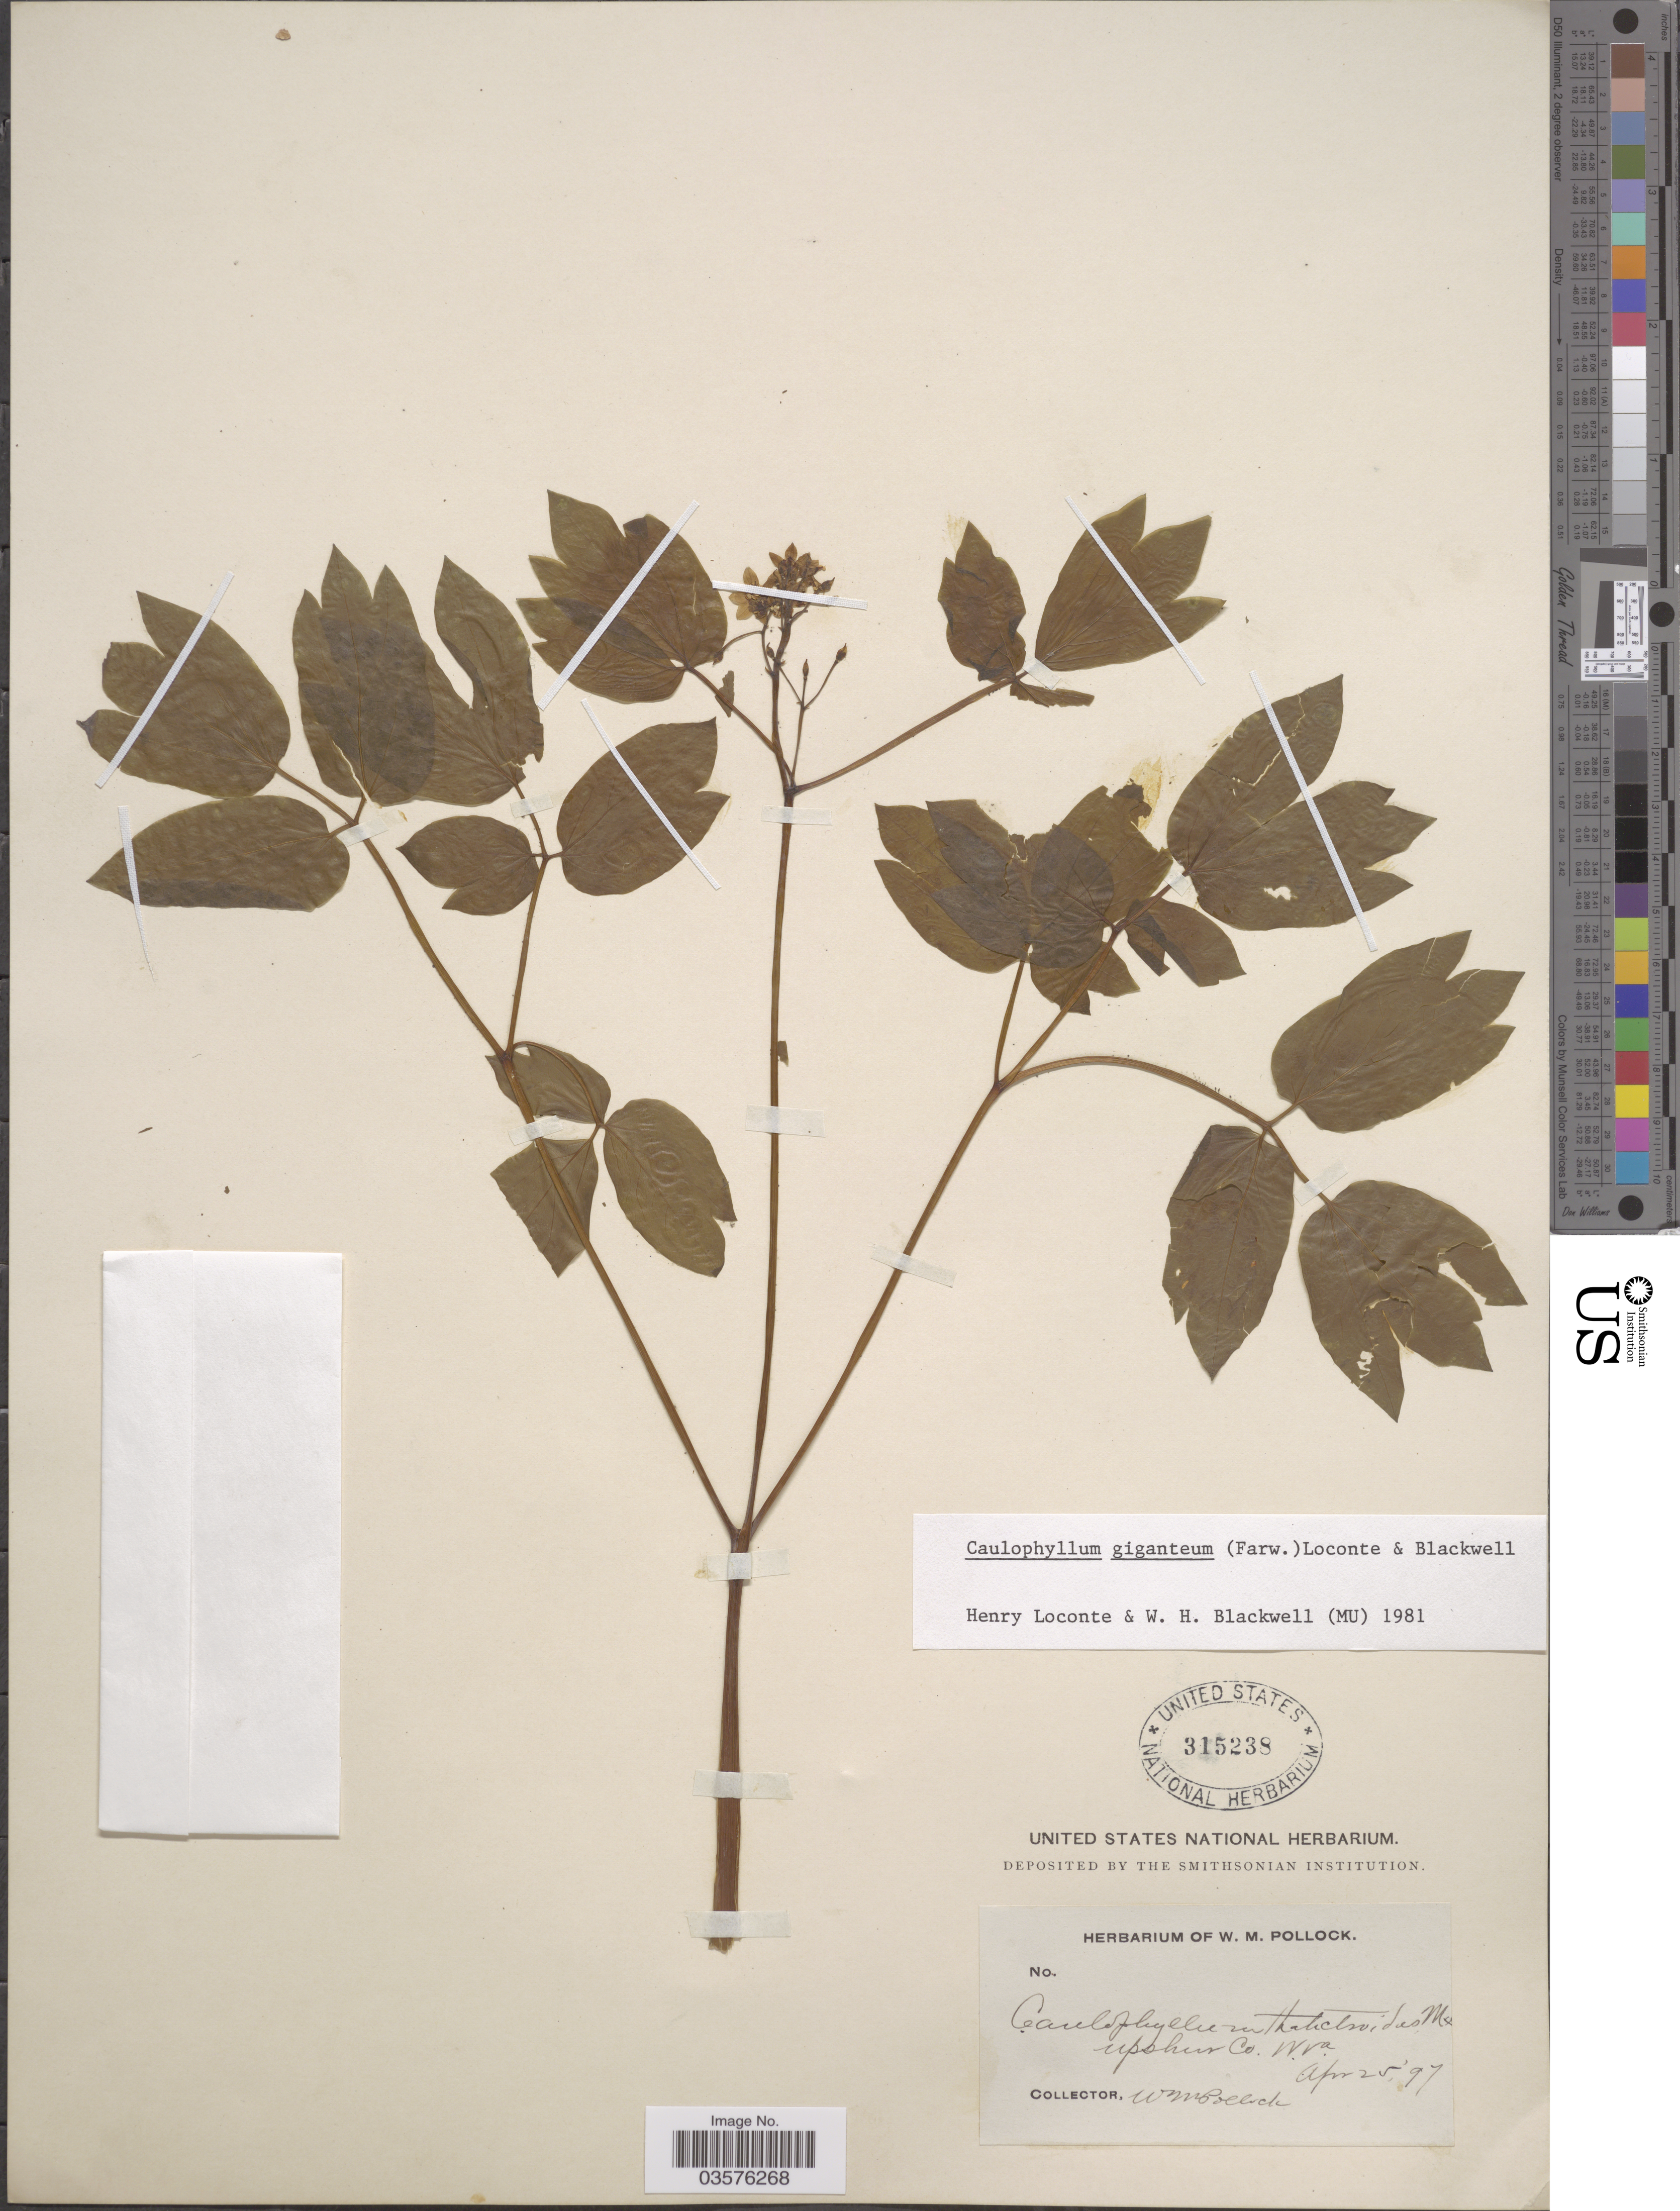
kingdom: Plantae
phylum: Tracheophyta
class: Magnoliopsida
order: Ranunculales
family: Berberidaceae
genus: Caulophyllum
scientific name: Caulophyllum giganteum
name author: (Farw.) Loconte & W.H. Blackw.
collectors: W. M. Pollock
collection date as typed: Transcribed d/m/y: 25/4/97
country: United States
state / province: West Virginia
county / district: Upshur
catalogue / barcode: US 315238